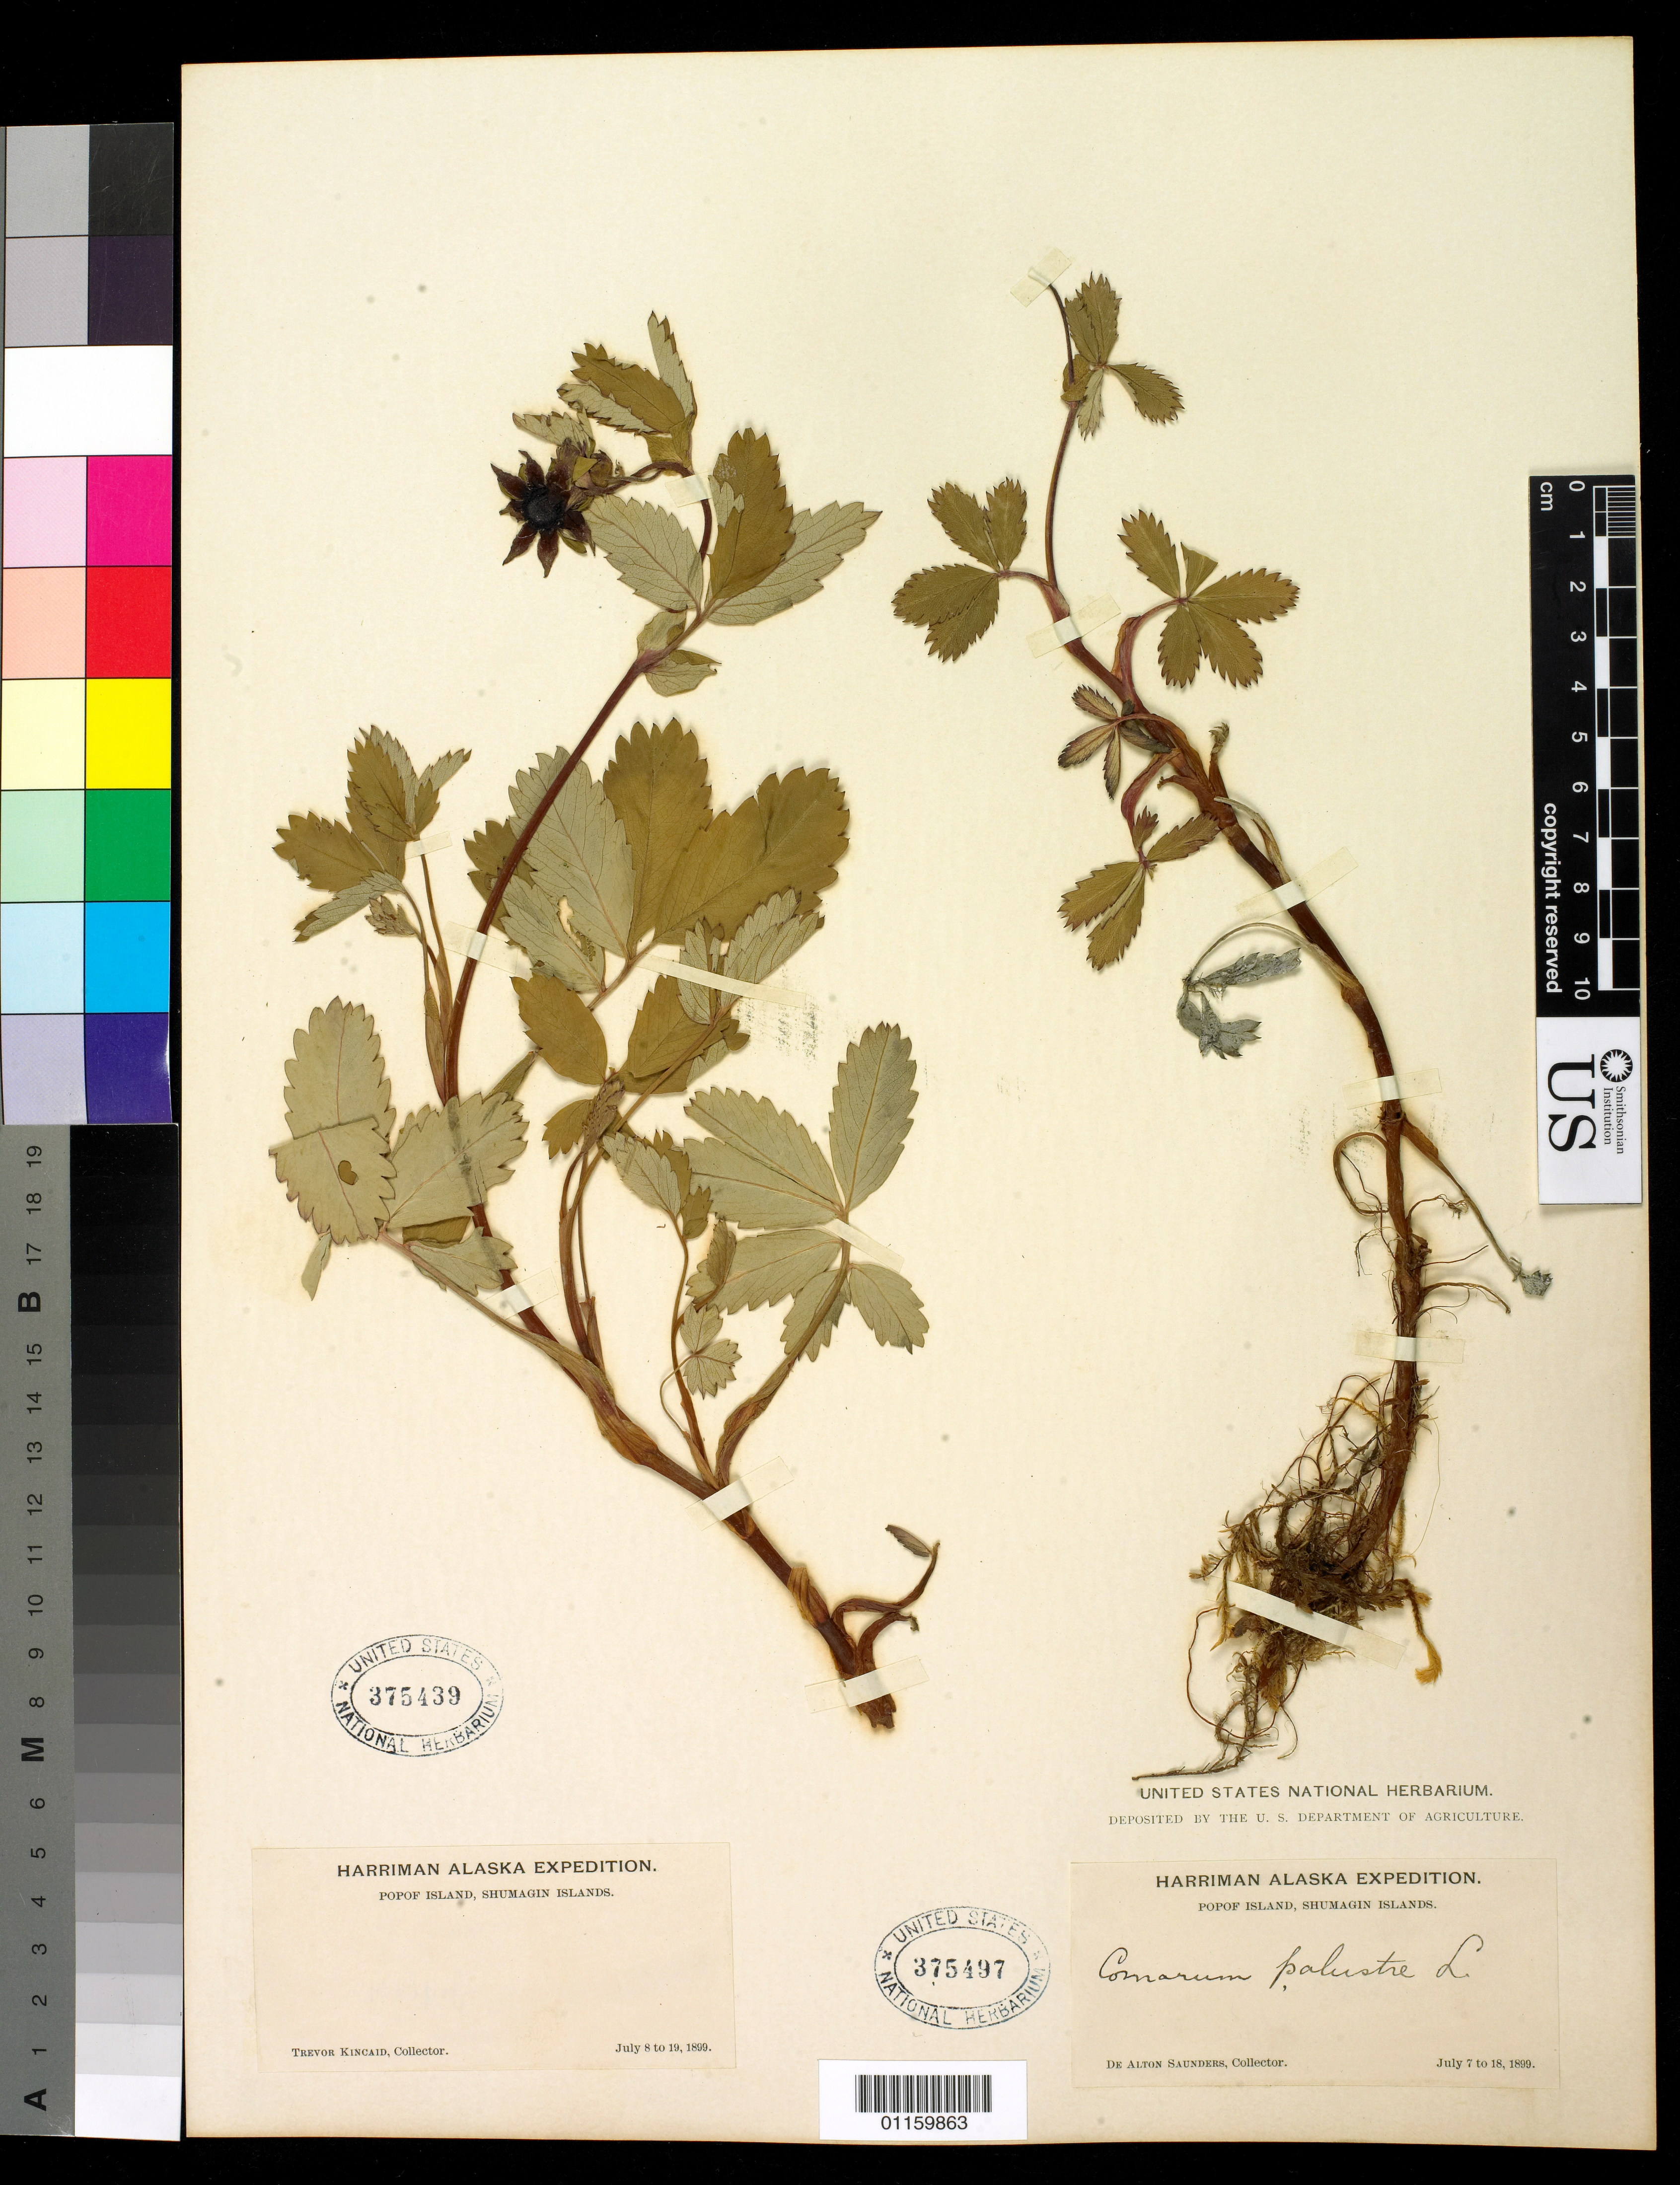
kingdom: Plantae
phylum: Tracheophyta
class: Magnoliopsida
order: Rosales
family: Rosaceae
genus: Comarum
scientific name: Comarum palustre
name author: L.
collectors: D. A. Saunders (herbarium)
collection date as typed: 07 Jul 1899 to 18 Jul 1899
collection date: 1899-07-07/1899-07-18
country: United States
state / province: Alaska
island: Popof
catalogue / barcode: US 375497